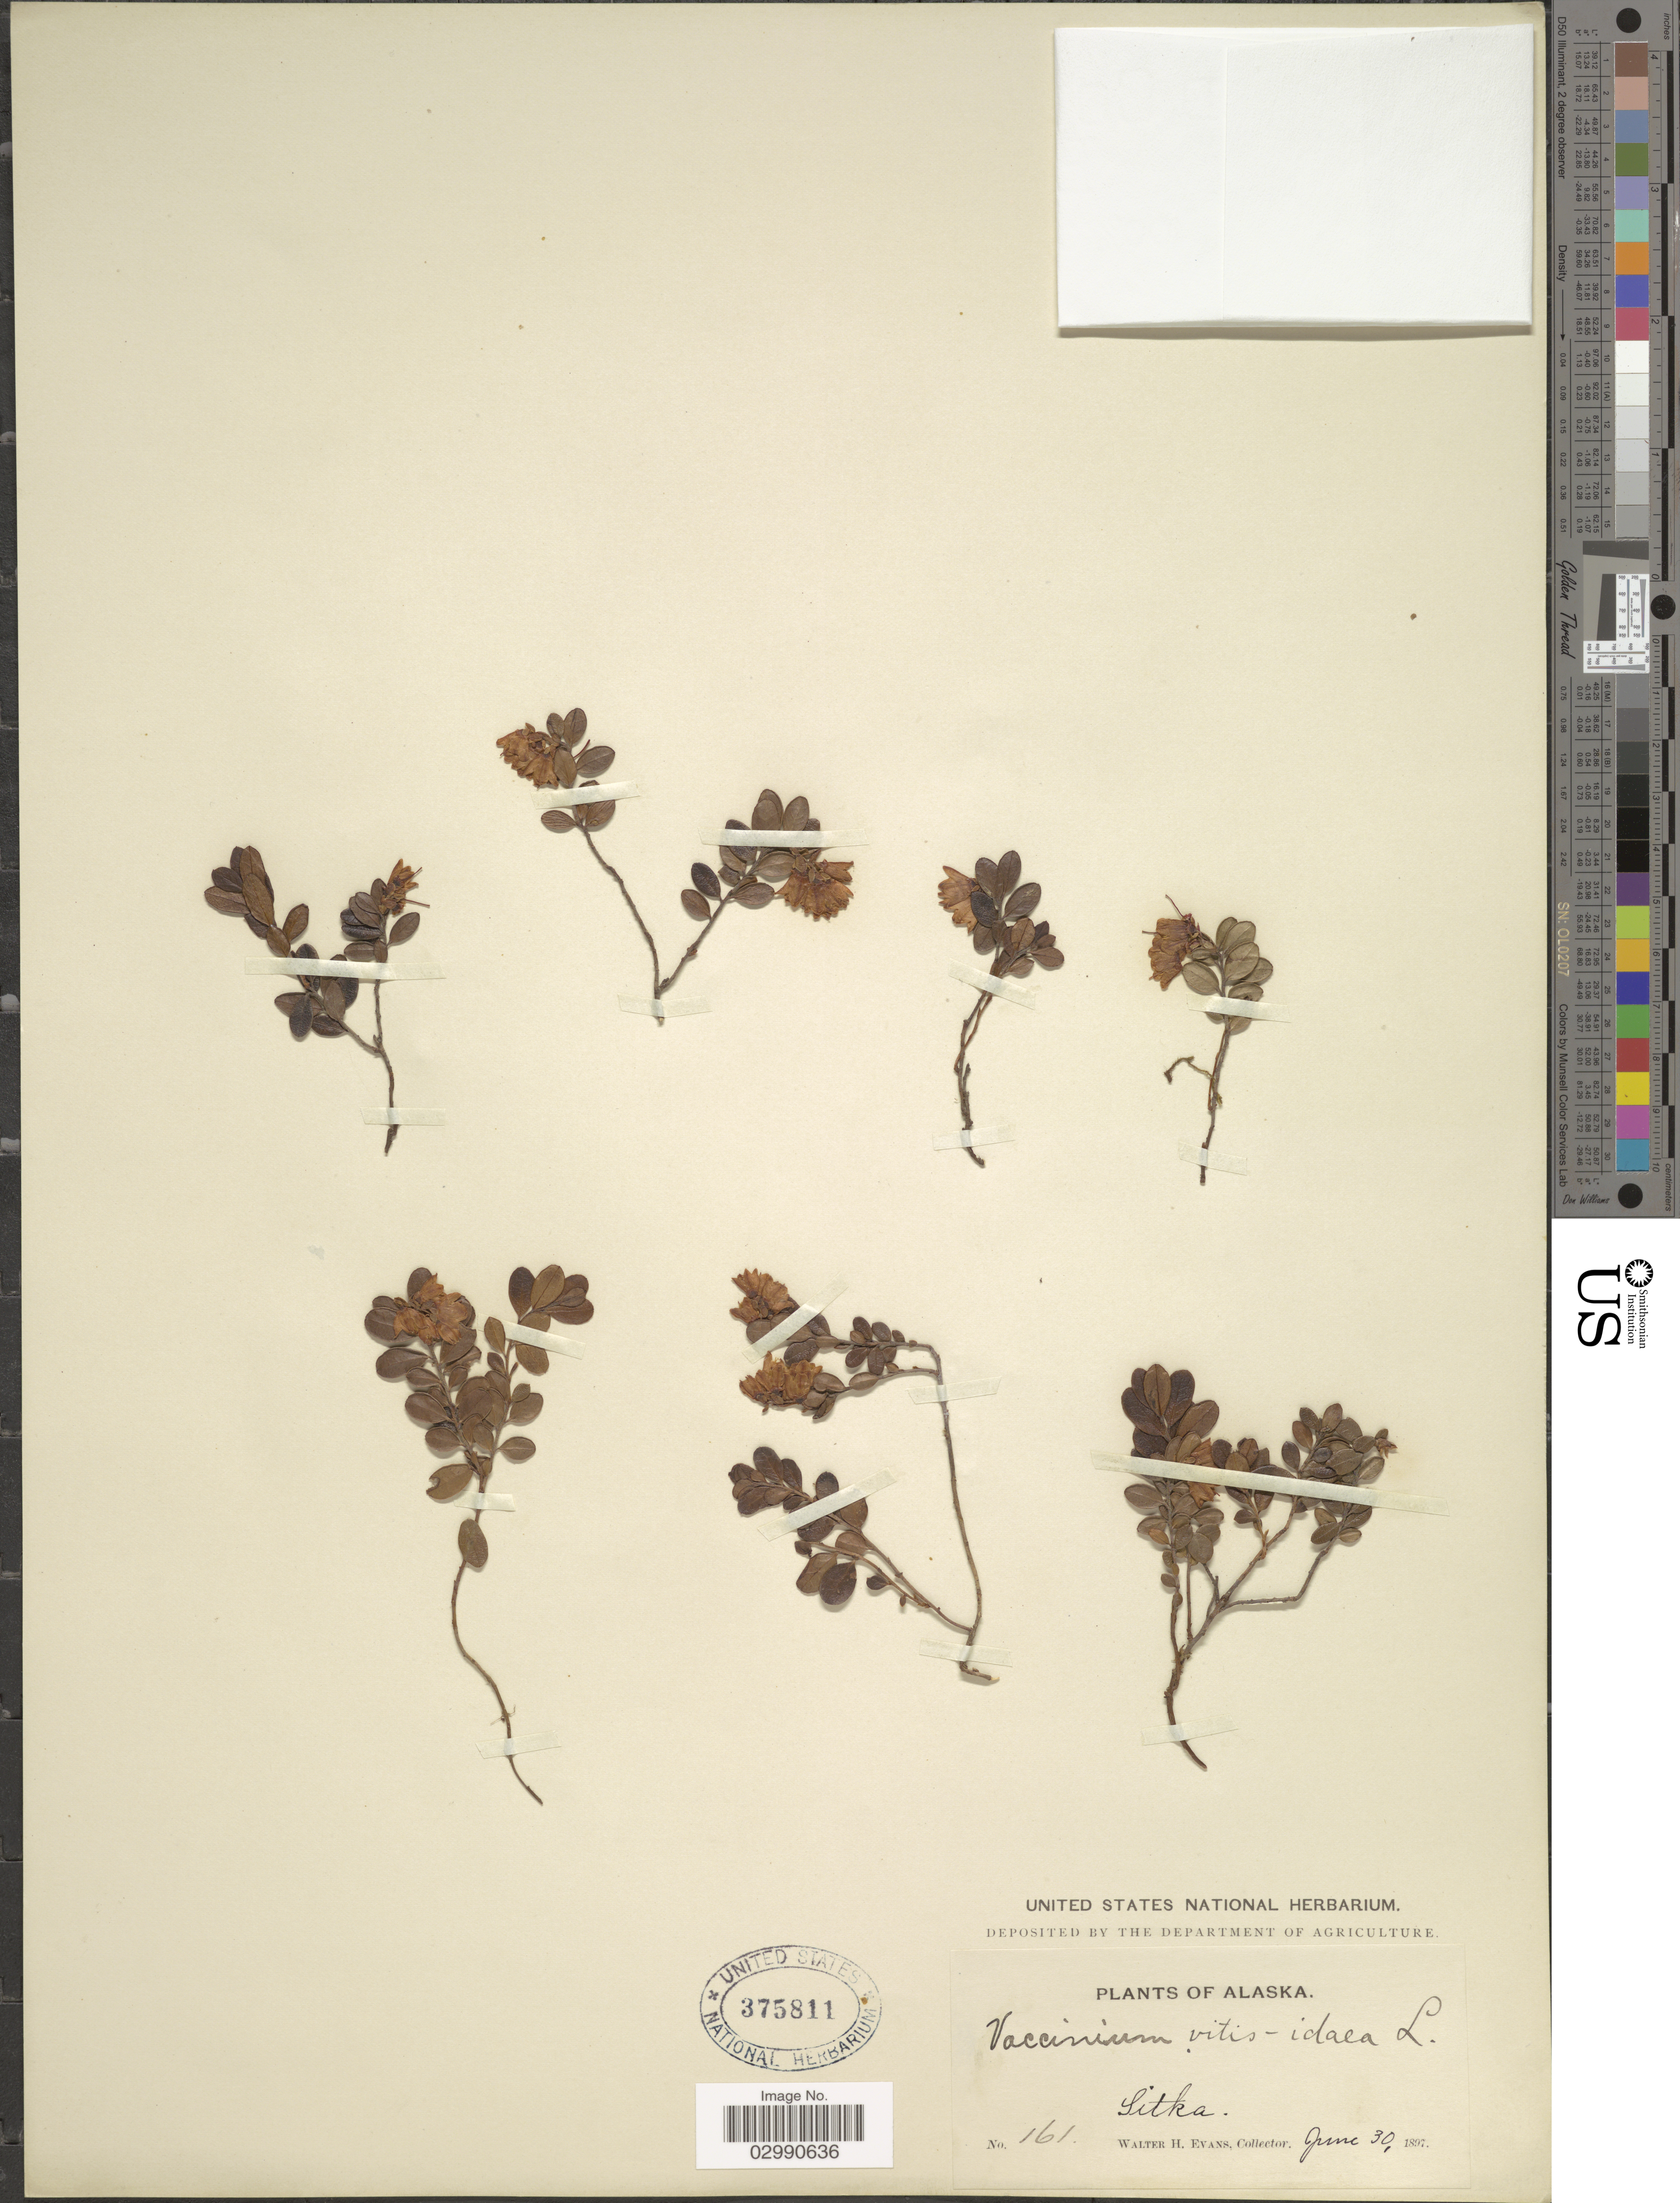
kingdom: Plantae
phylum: Tracheophyta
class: Magnoliopsida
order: Ericales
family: Ericaceae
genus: Vaccinium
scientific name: Vaccinium vitis-idaea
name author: L.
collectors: W. H. Evans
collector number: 161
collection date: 1897-06-30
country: United States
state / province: Alaska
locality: Sitka.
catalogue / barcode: US 375811